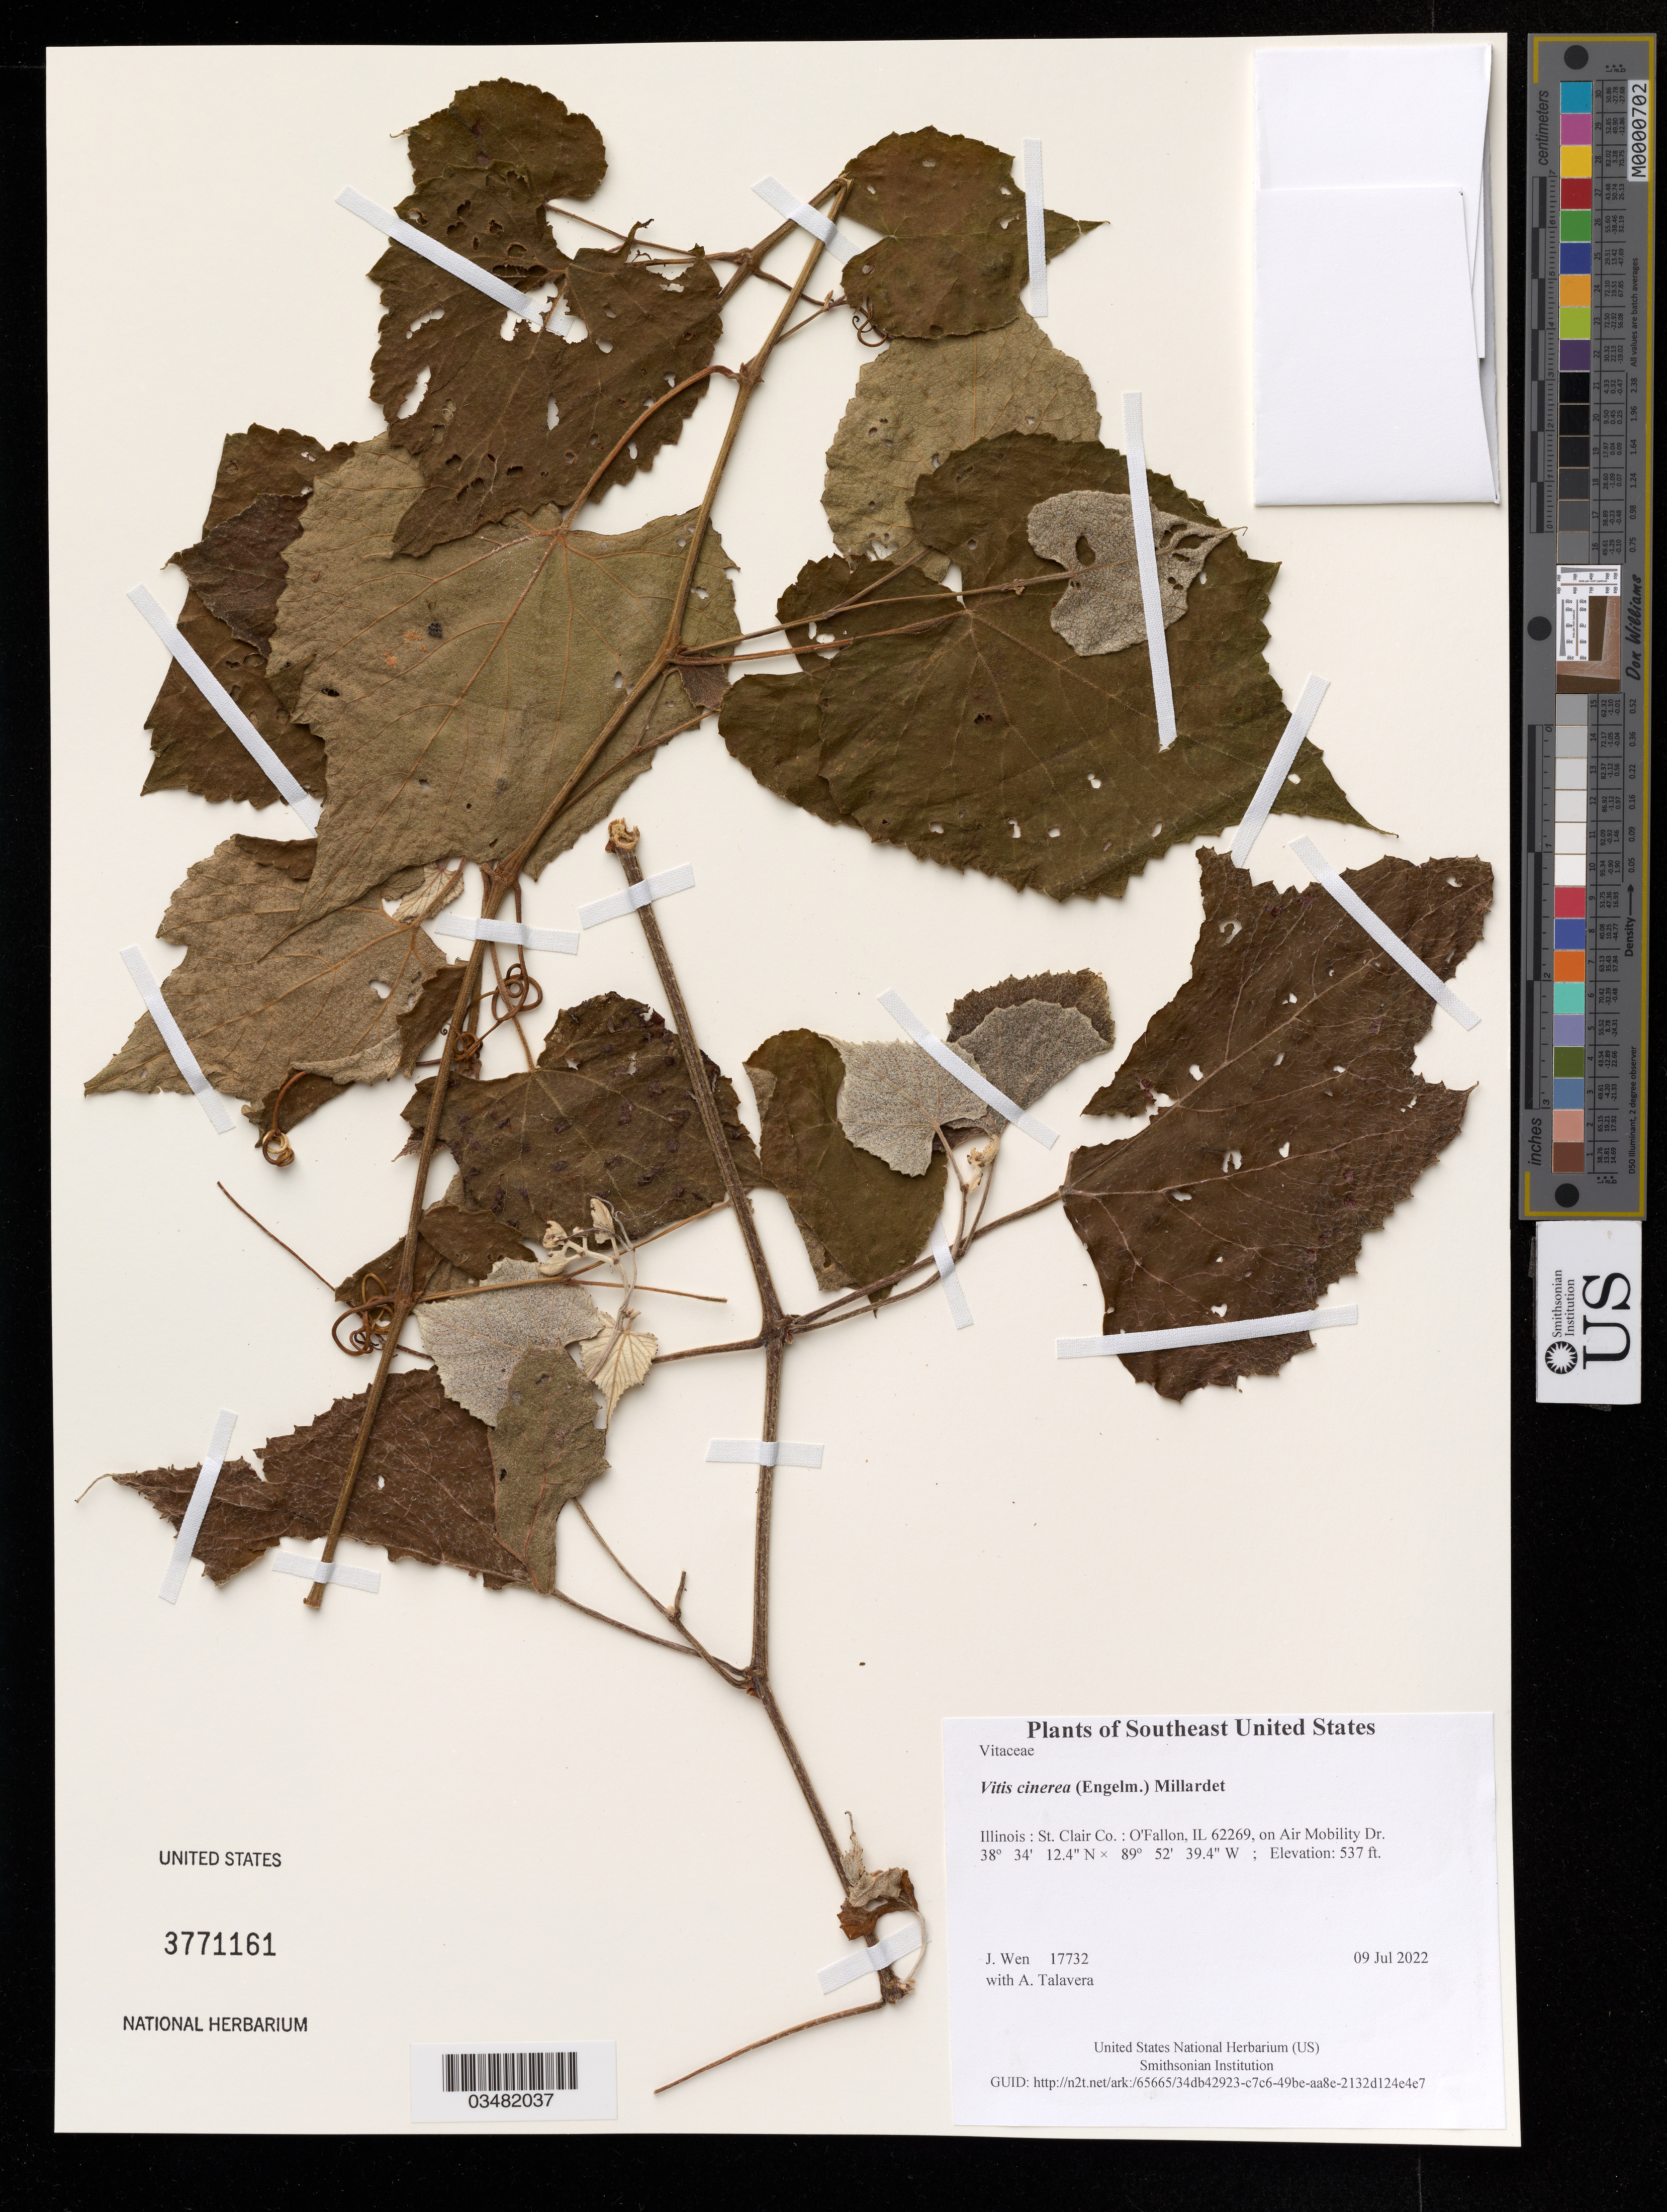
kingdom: Plantae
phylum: Tracheophyta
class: Magnoliopsida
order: Vitales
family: Vitaceae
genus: Vitis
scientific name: Vitis cinerea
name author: (Engelm.) Millardet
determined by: Wen, Jun, (BOT), Smithsonian Institution - National Museum of Natural History (UNITED STATES)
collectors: J. Wen & A. Talavera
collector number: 17732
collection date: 2022-07-09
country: United States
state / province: Illinois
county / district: St. Clair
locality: O'Fallon, IL 62269, on Air Mobility Dr.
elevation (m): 164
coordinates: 38 34.207 N, 89 52.657 W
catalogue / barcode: US 3771161